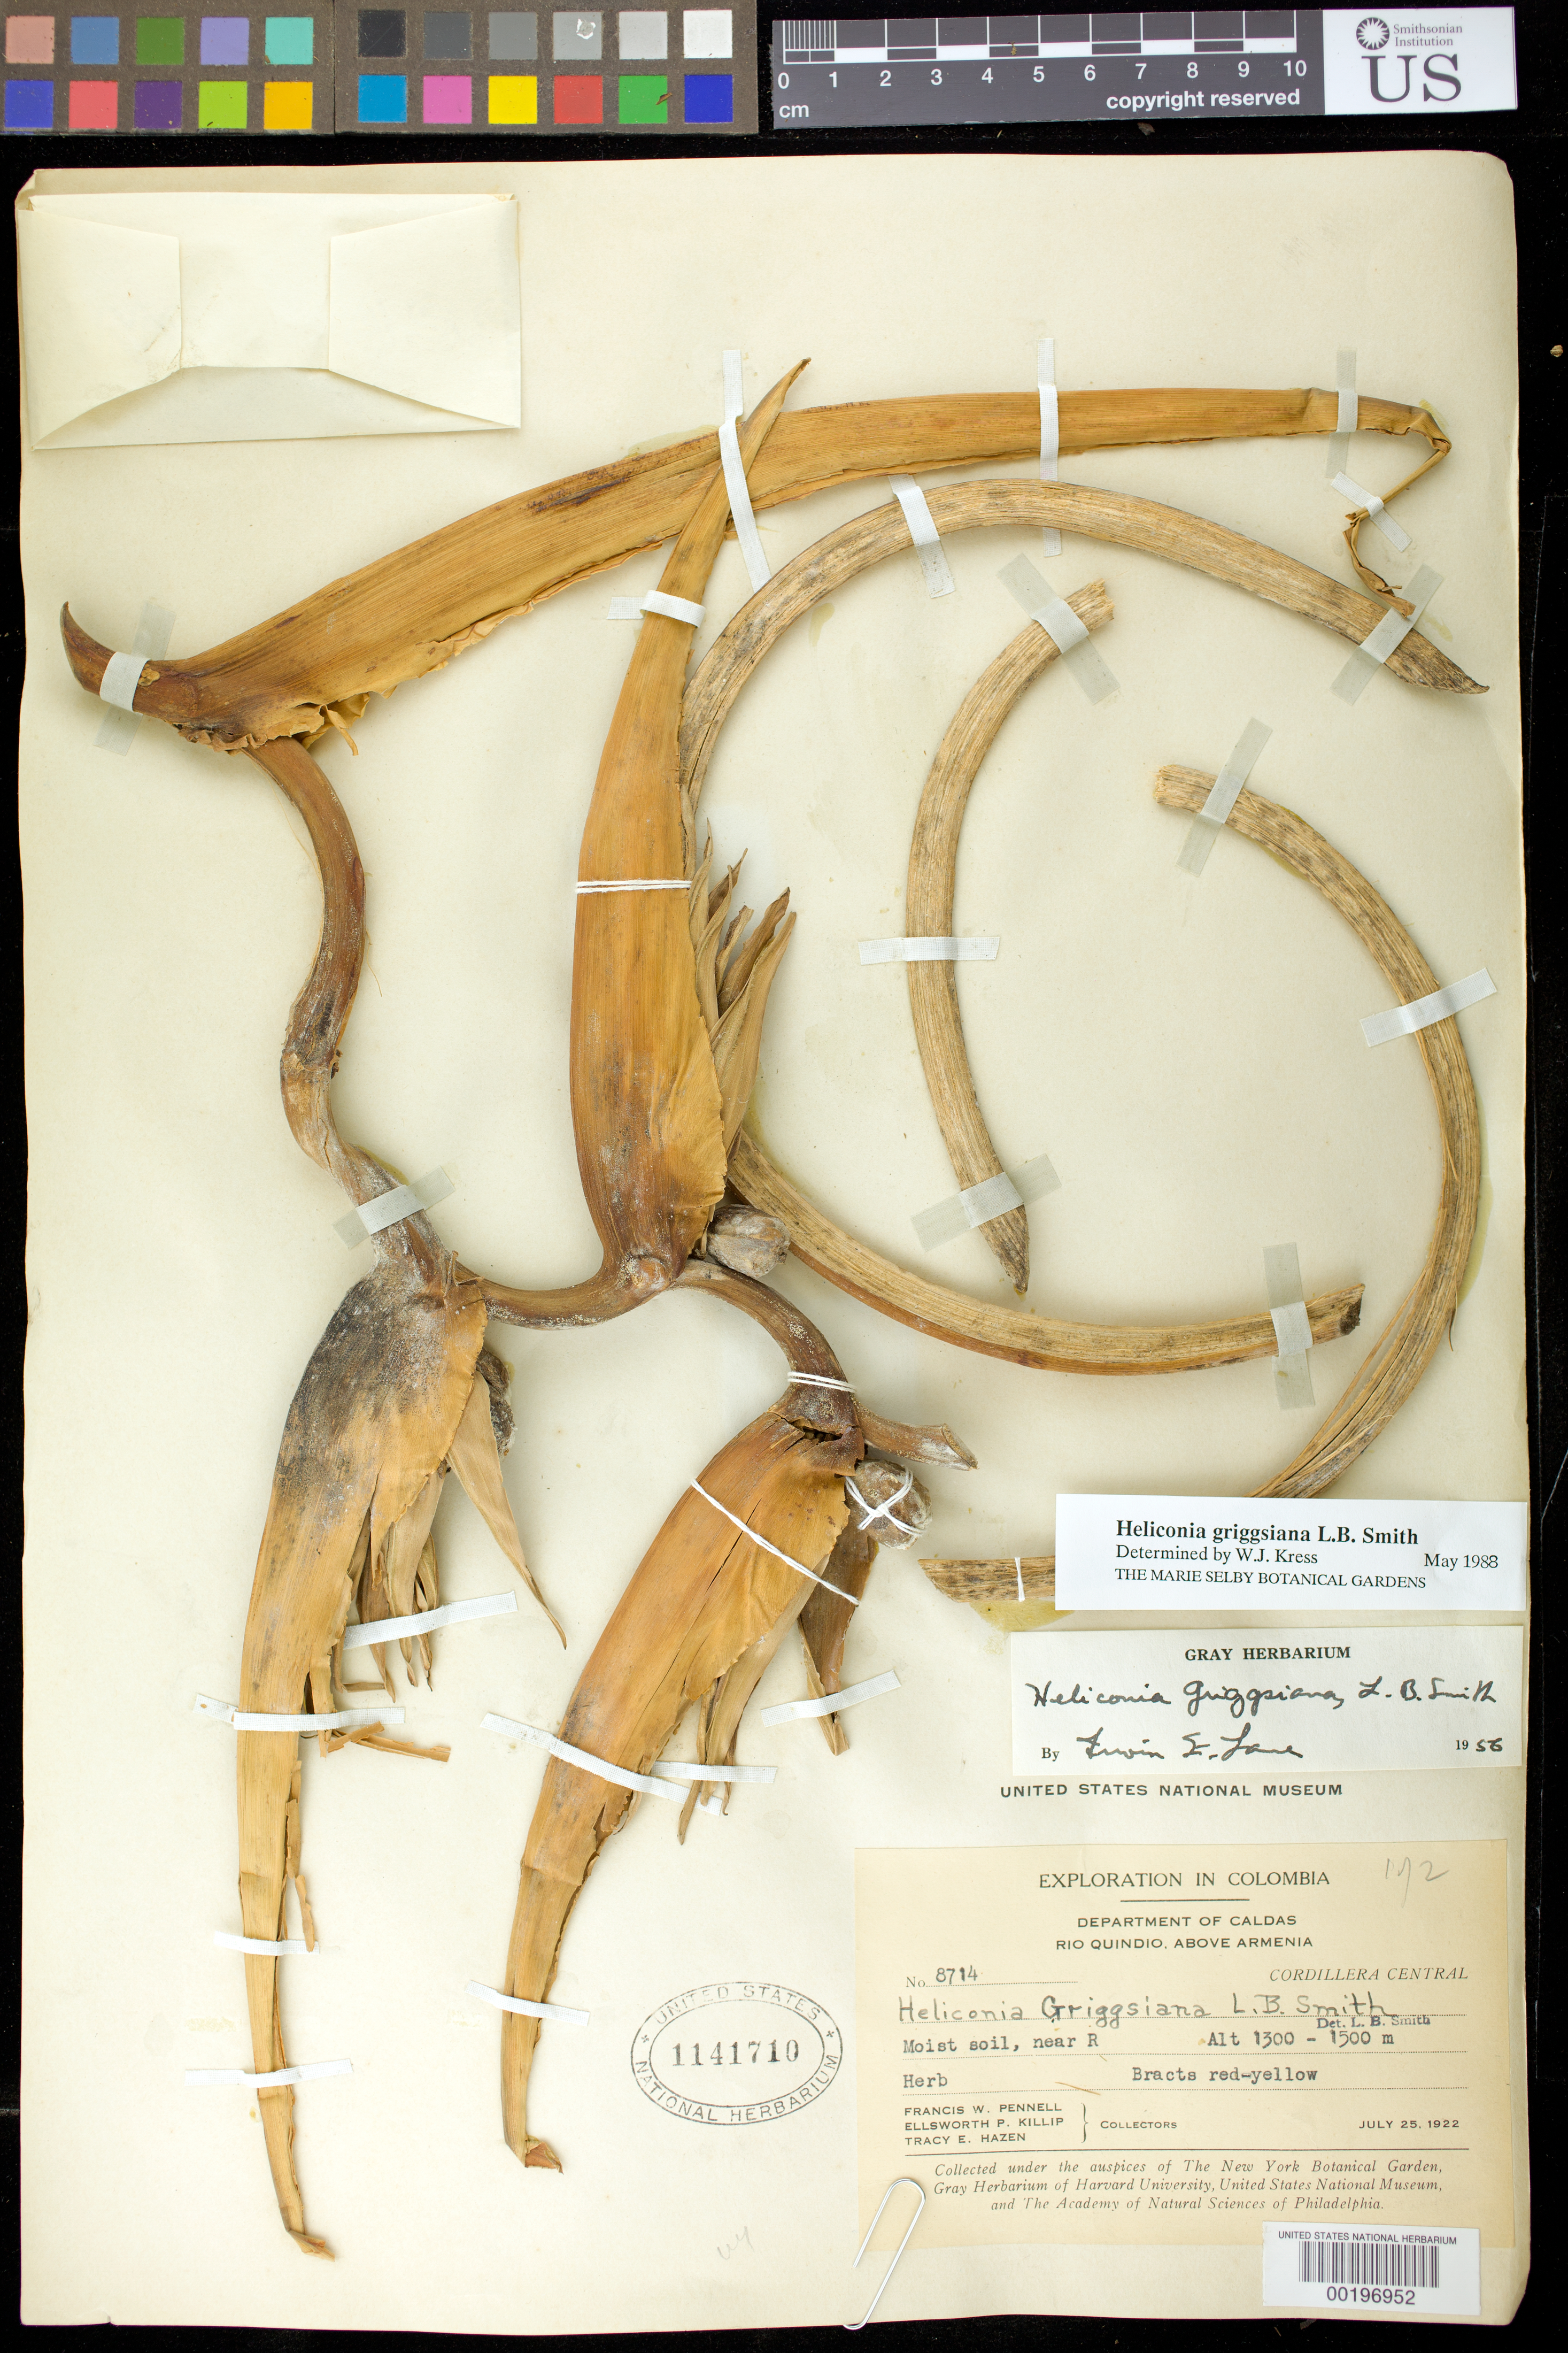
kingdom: Plantae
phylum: Tracheophyta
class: Liliopsida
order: Zingiberales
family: Heliconiaceae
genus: Heliconia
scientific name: Heliconia griggsiana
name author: L.B. Sm.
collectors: F. W. Pennell, E. P. Killip & T. E. Hazen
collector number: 8714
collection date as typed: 25 Jul 1922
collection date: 1922-07-25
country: Colombia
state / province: Caldas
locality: Cordillera Central, Rio Quindo, above Armenia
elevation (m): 1300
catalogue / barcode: US 1141710